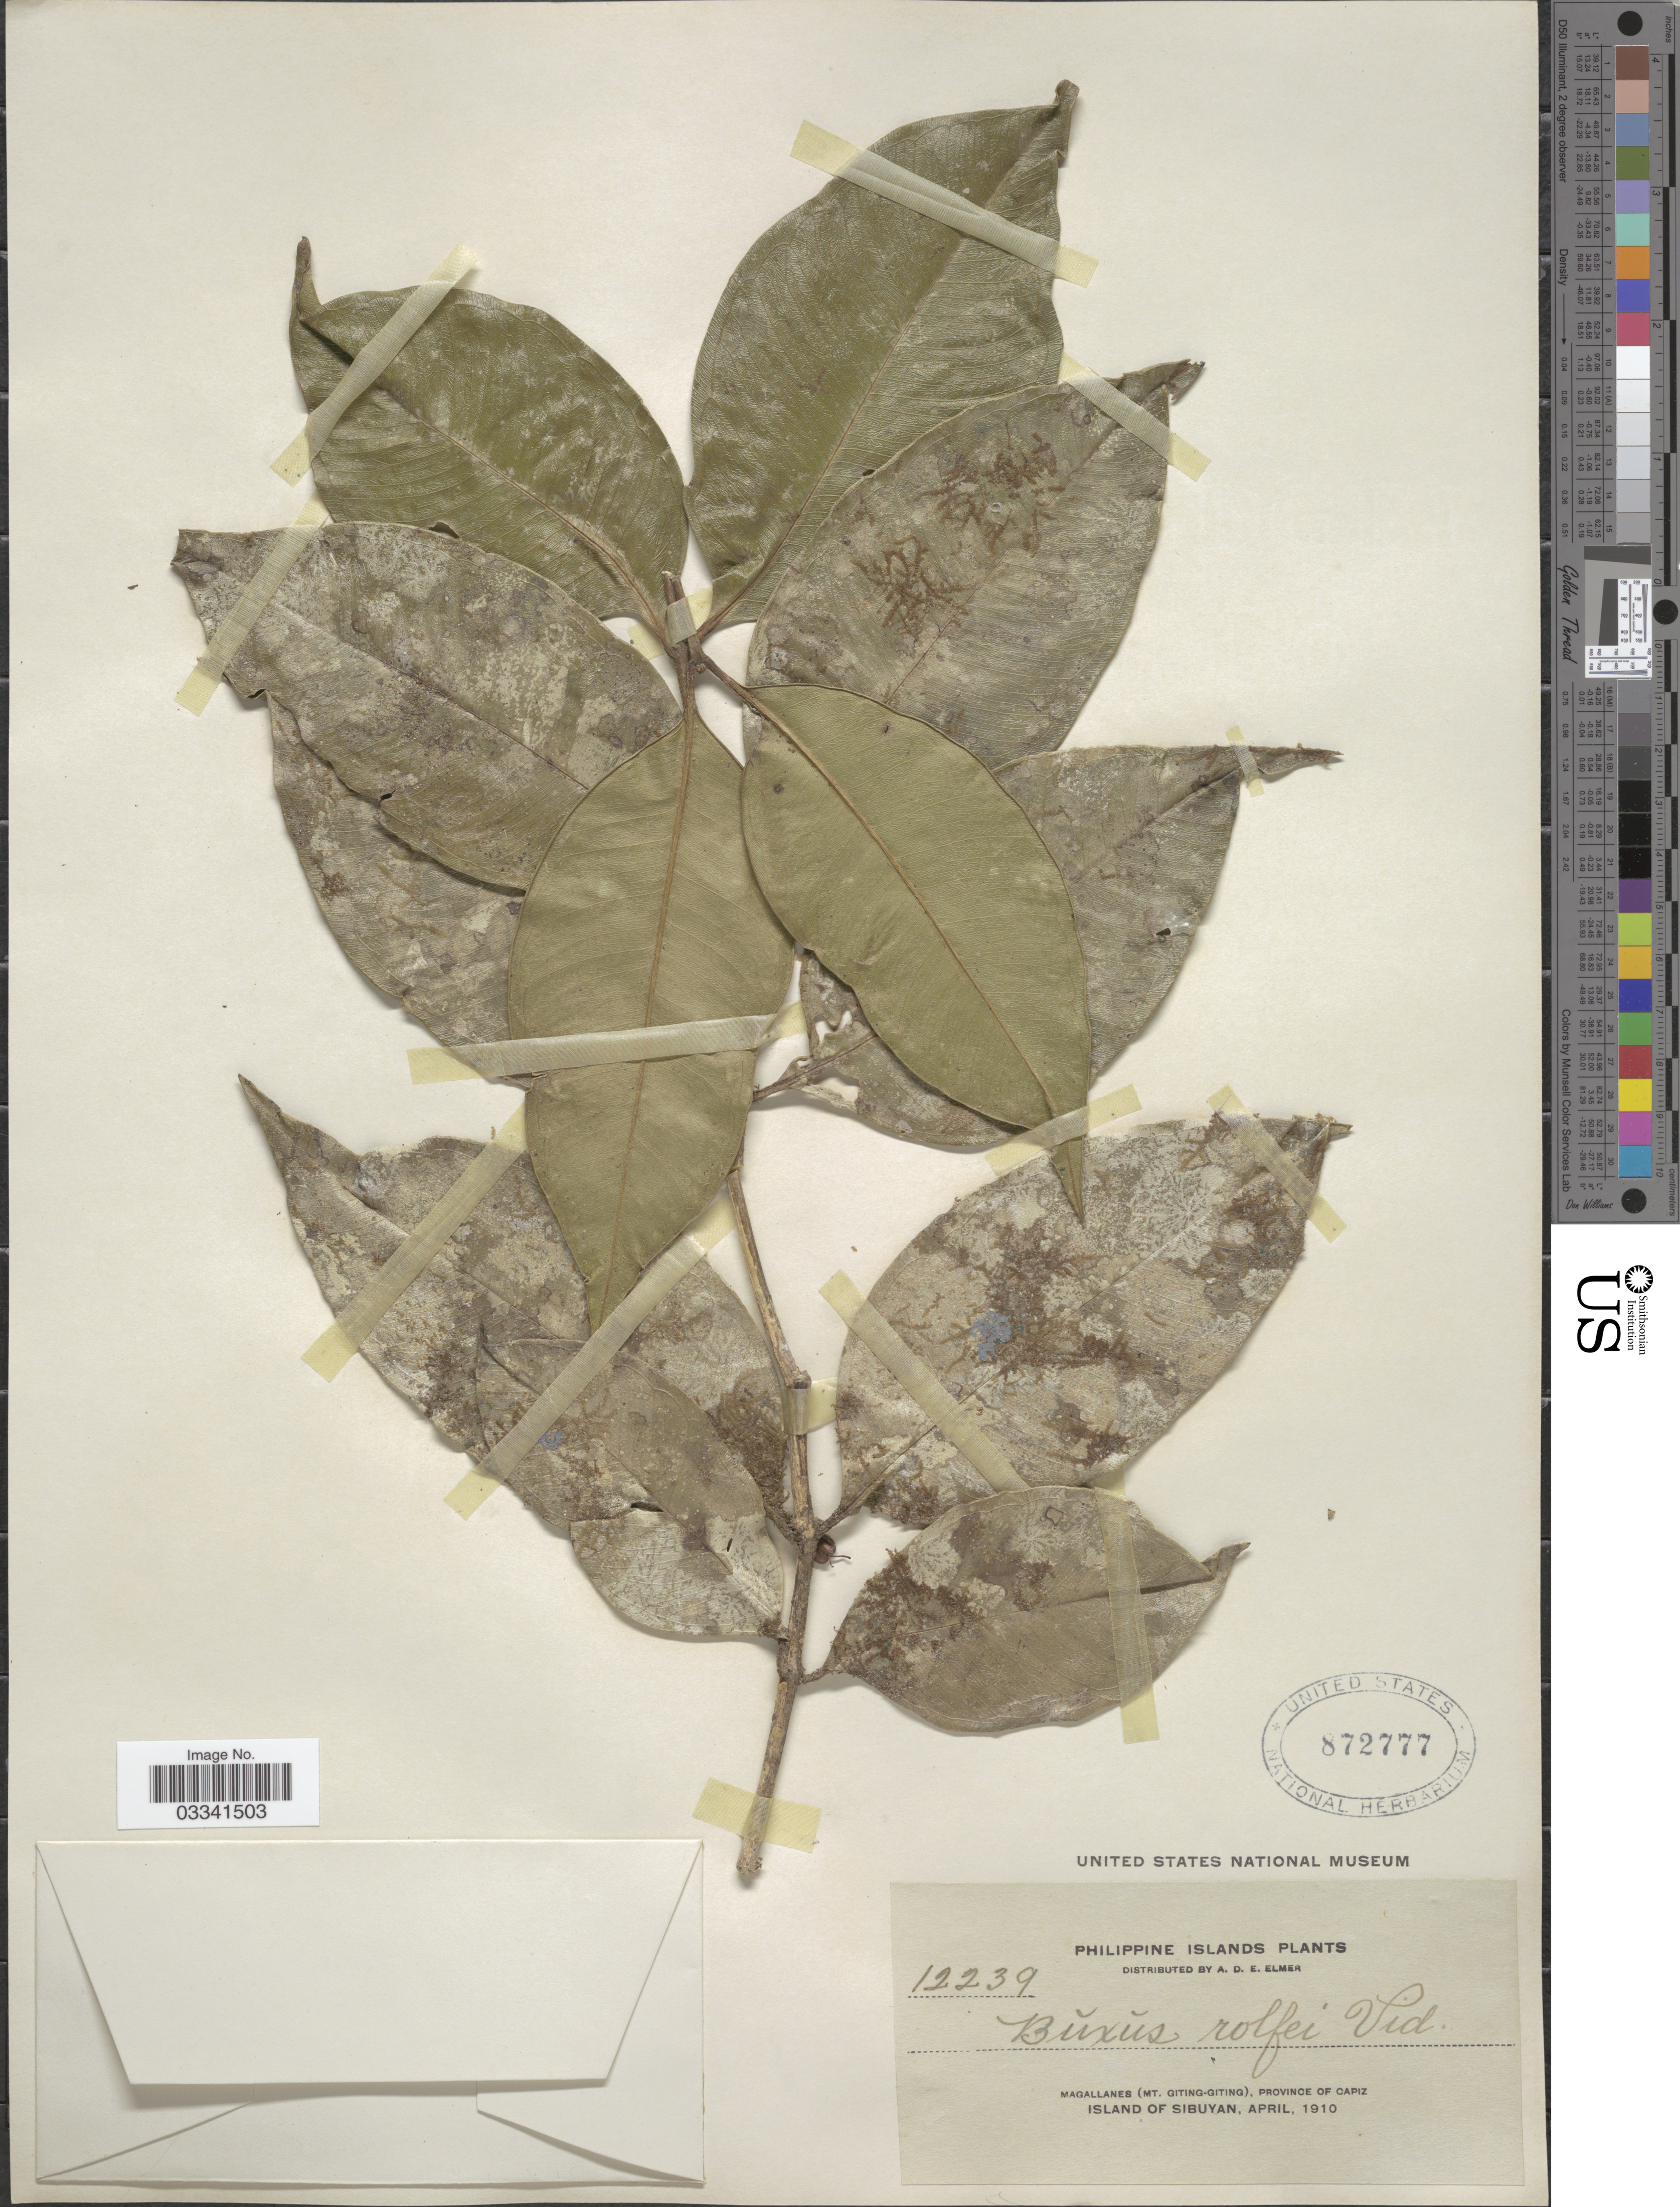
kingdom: Plantae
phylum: Tracheophyta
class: Magnoliopsida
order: Buxales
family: Buxaceae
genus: Buxus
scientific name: Buxus rolfei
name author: S. Vidal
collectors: A. D. E. Elmer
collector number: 12239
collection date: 1910-04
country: Philippines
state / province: Western Visayas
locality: Magallanes (Mt. Giting-Giting), Province of Capiz. Island of Sibuyan.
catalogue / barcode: US 872777